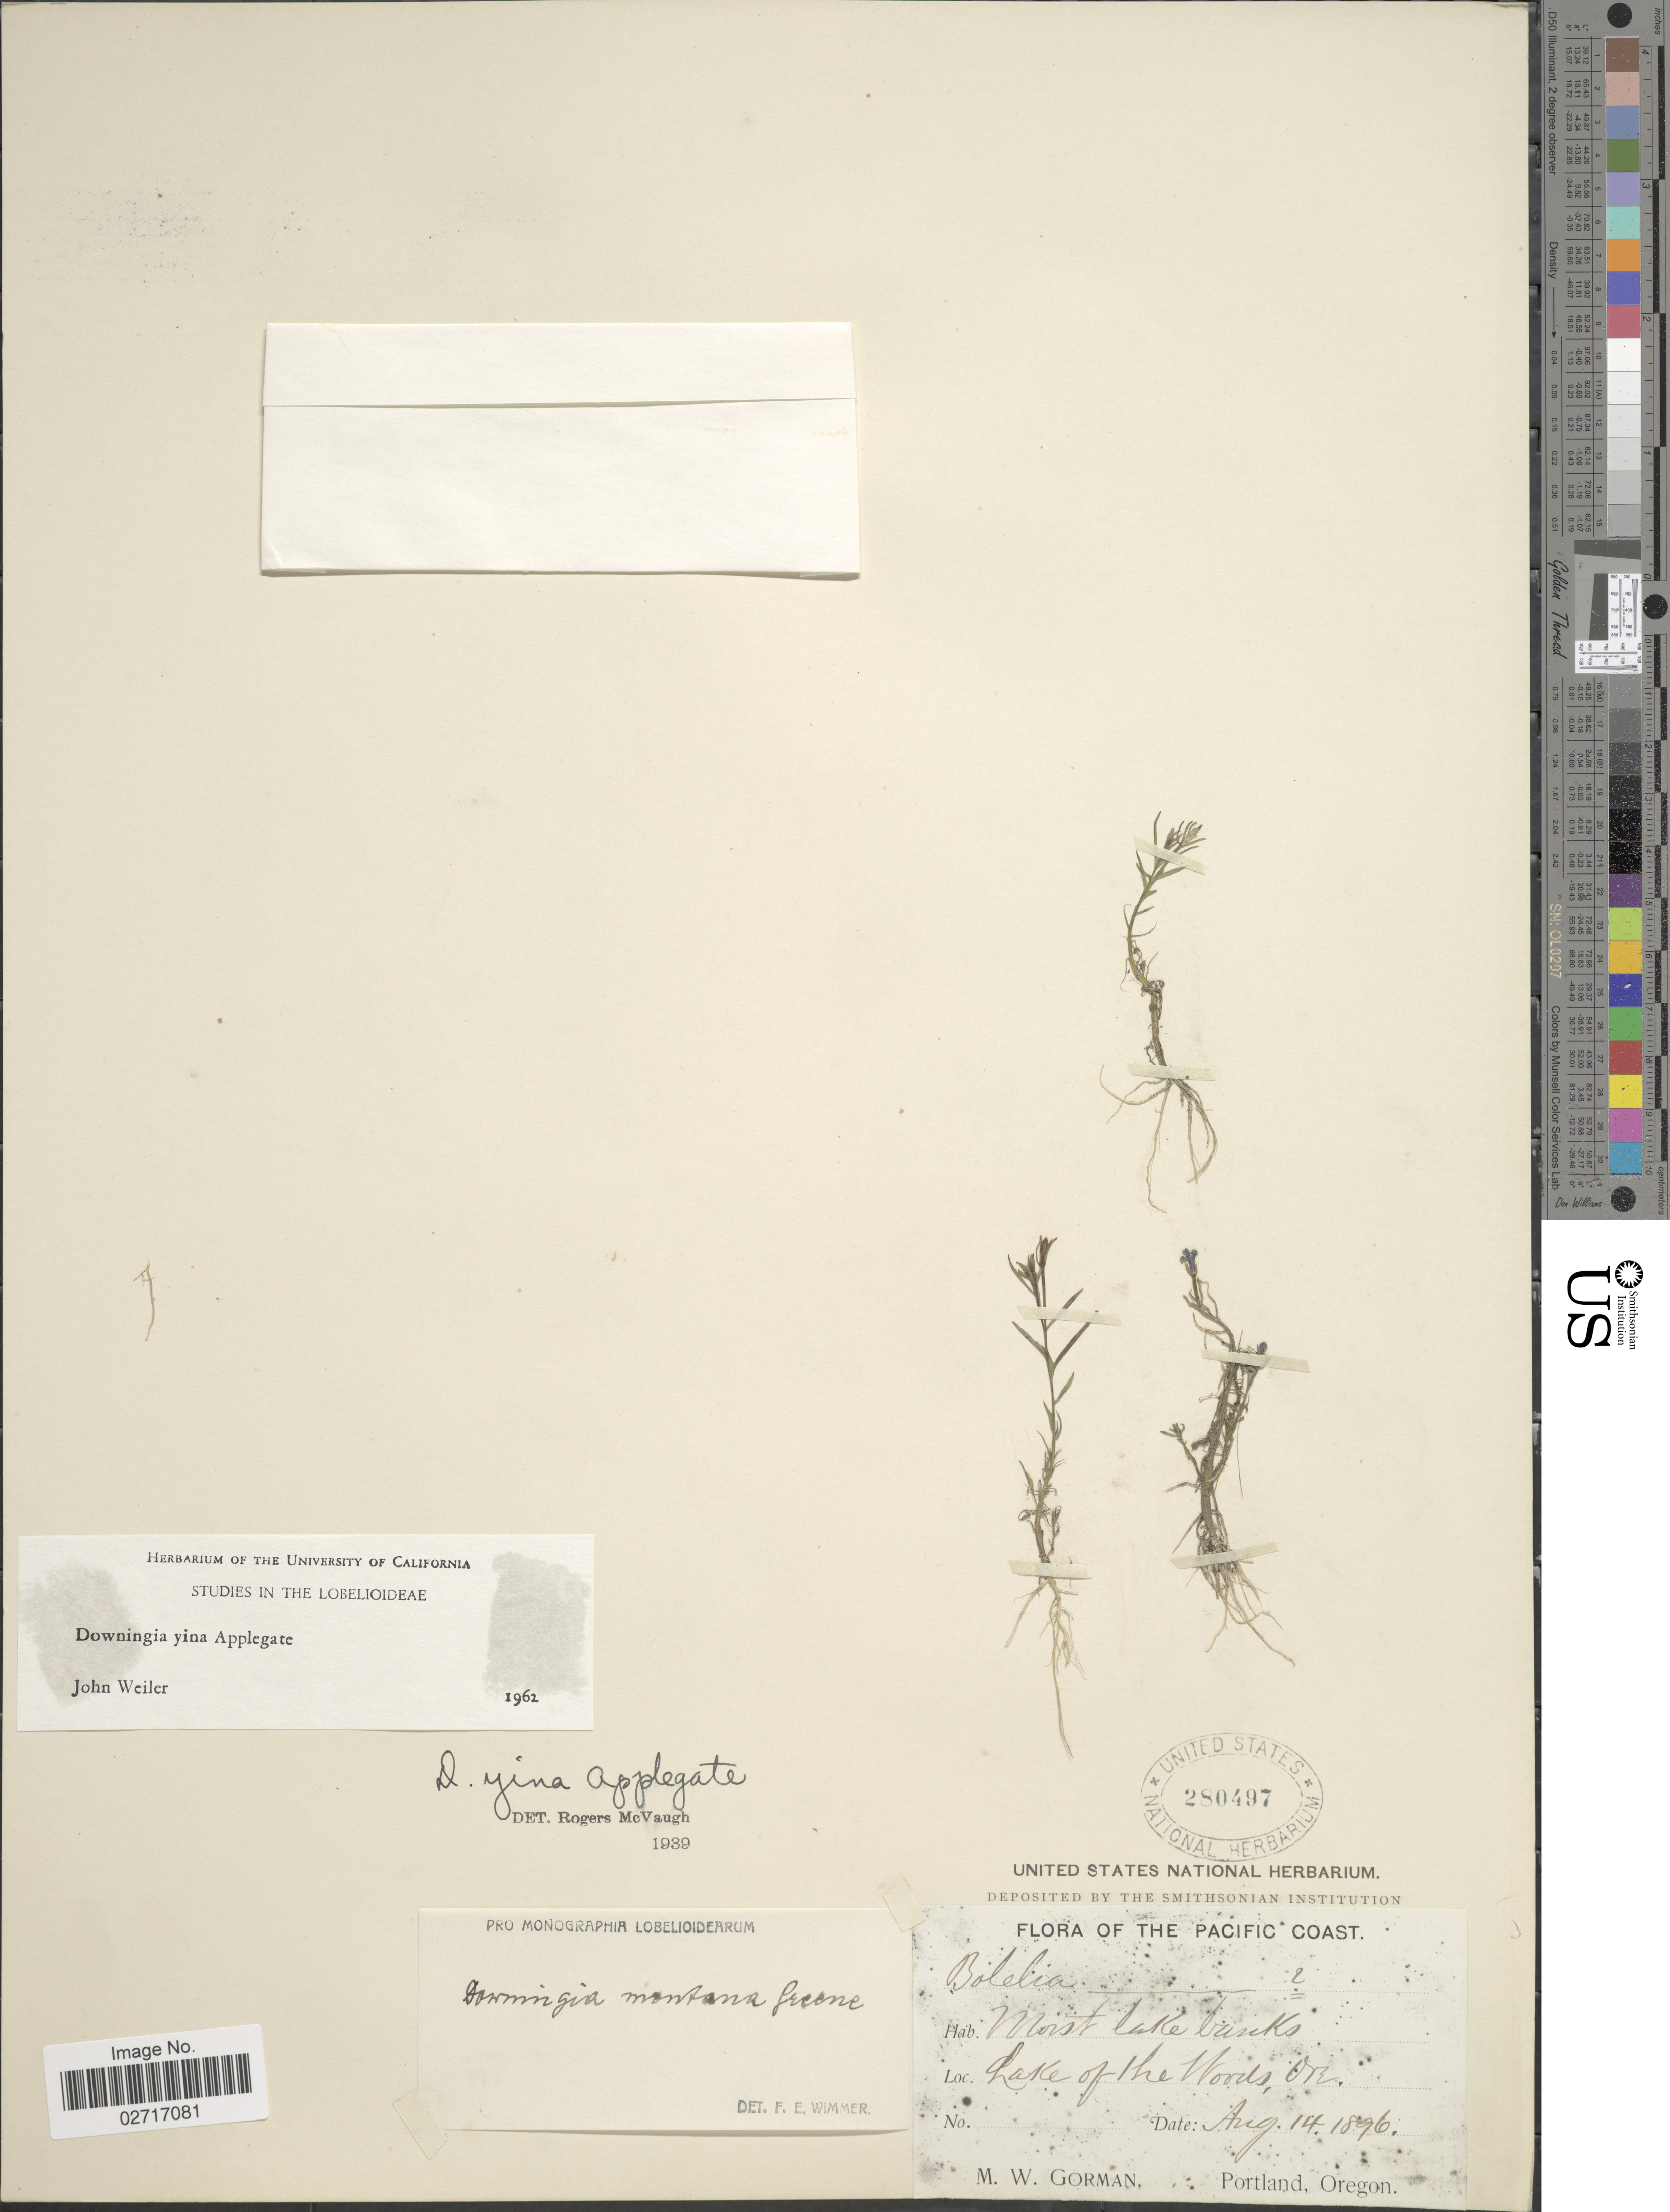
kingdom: Plantae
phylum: Tracheophyta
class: Magnoliopsida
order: Asterales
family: Campanulaceae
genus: Downingia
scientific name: Downingia yina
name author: Applegate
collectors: M. W. Gorman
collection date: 1896-08-14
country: United States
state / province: Oregon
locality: Lake of the Woods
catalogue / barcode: US 280497